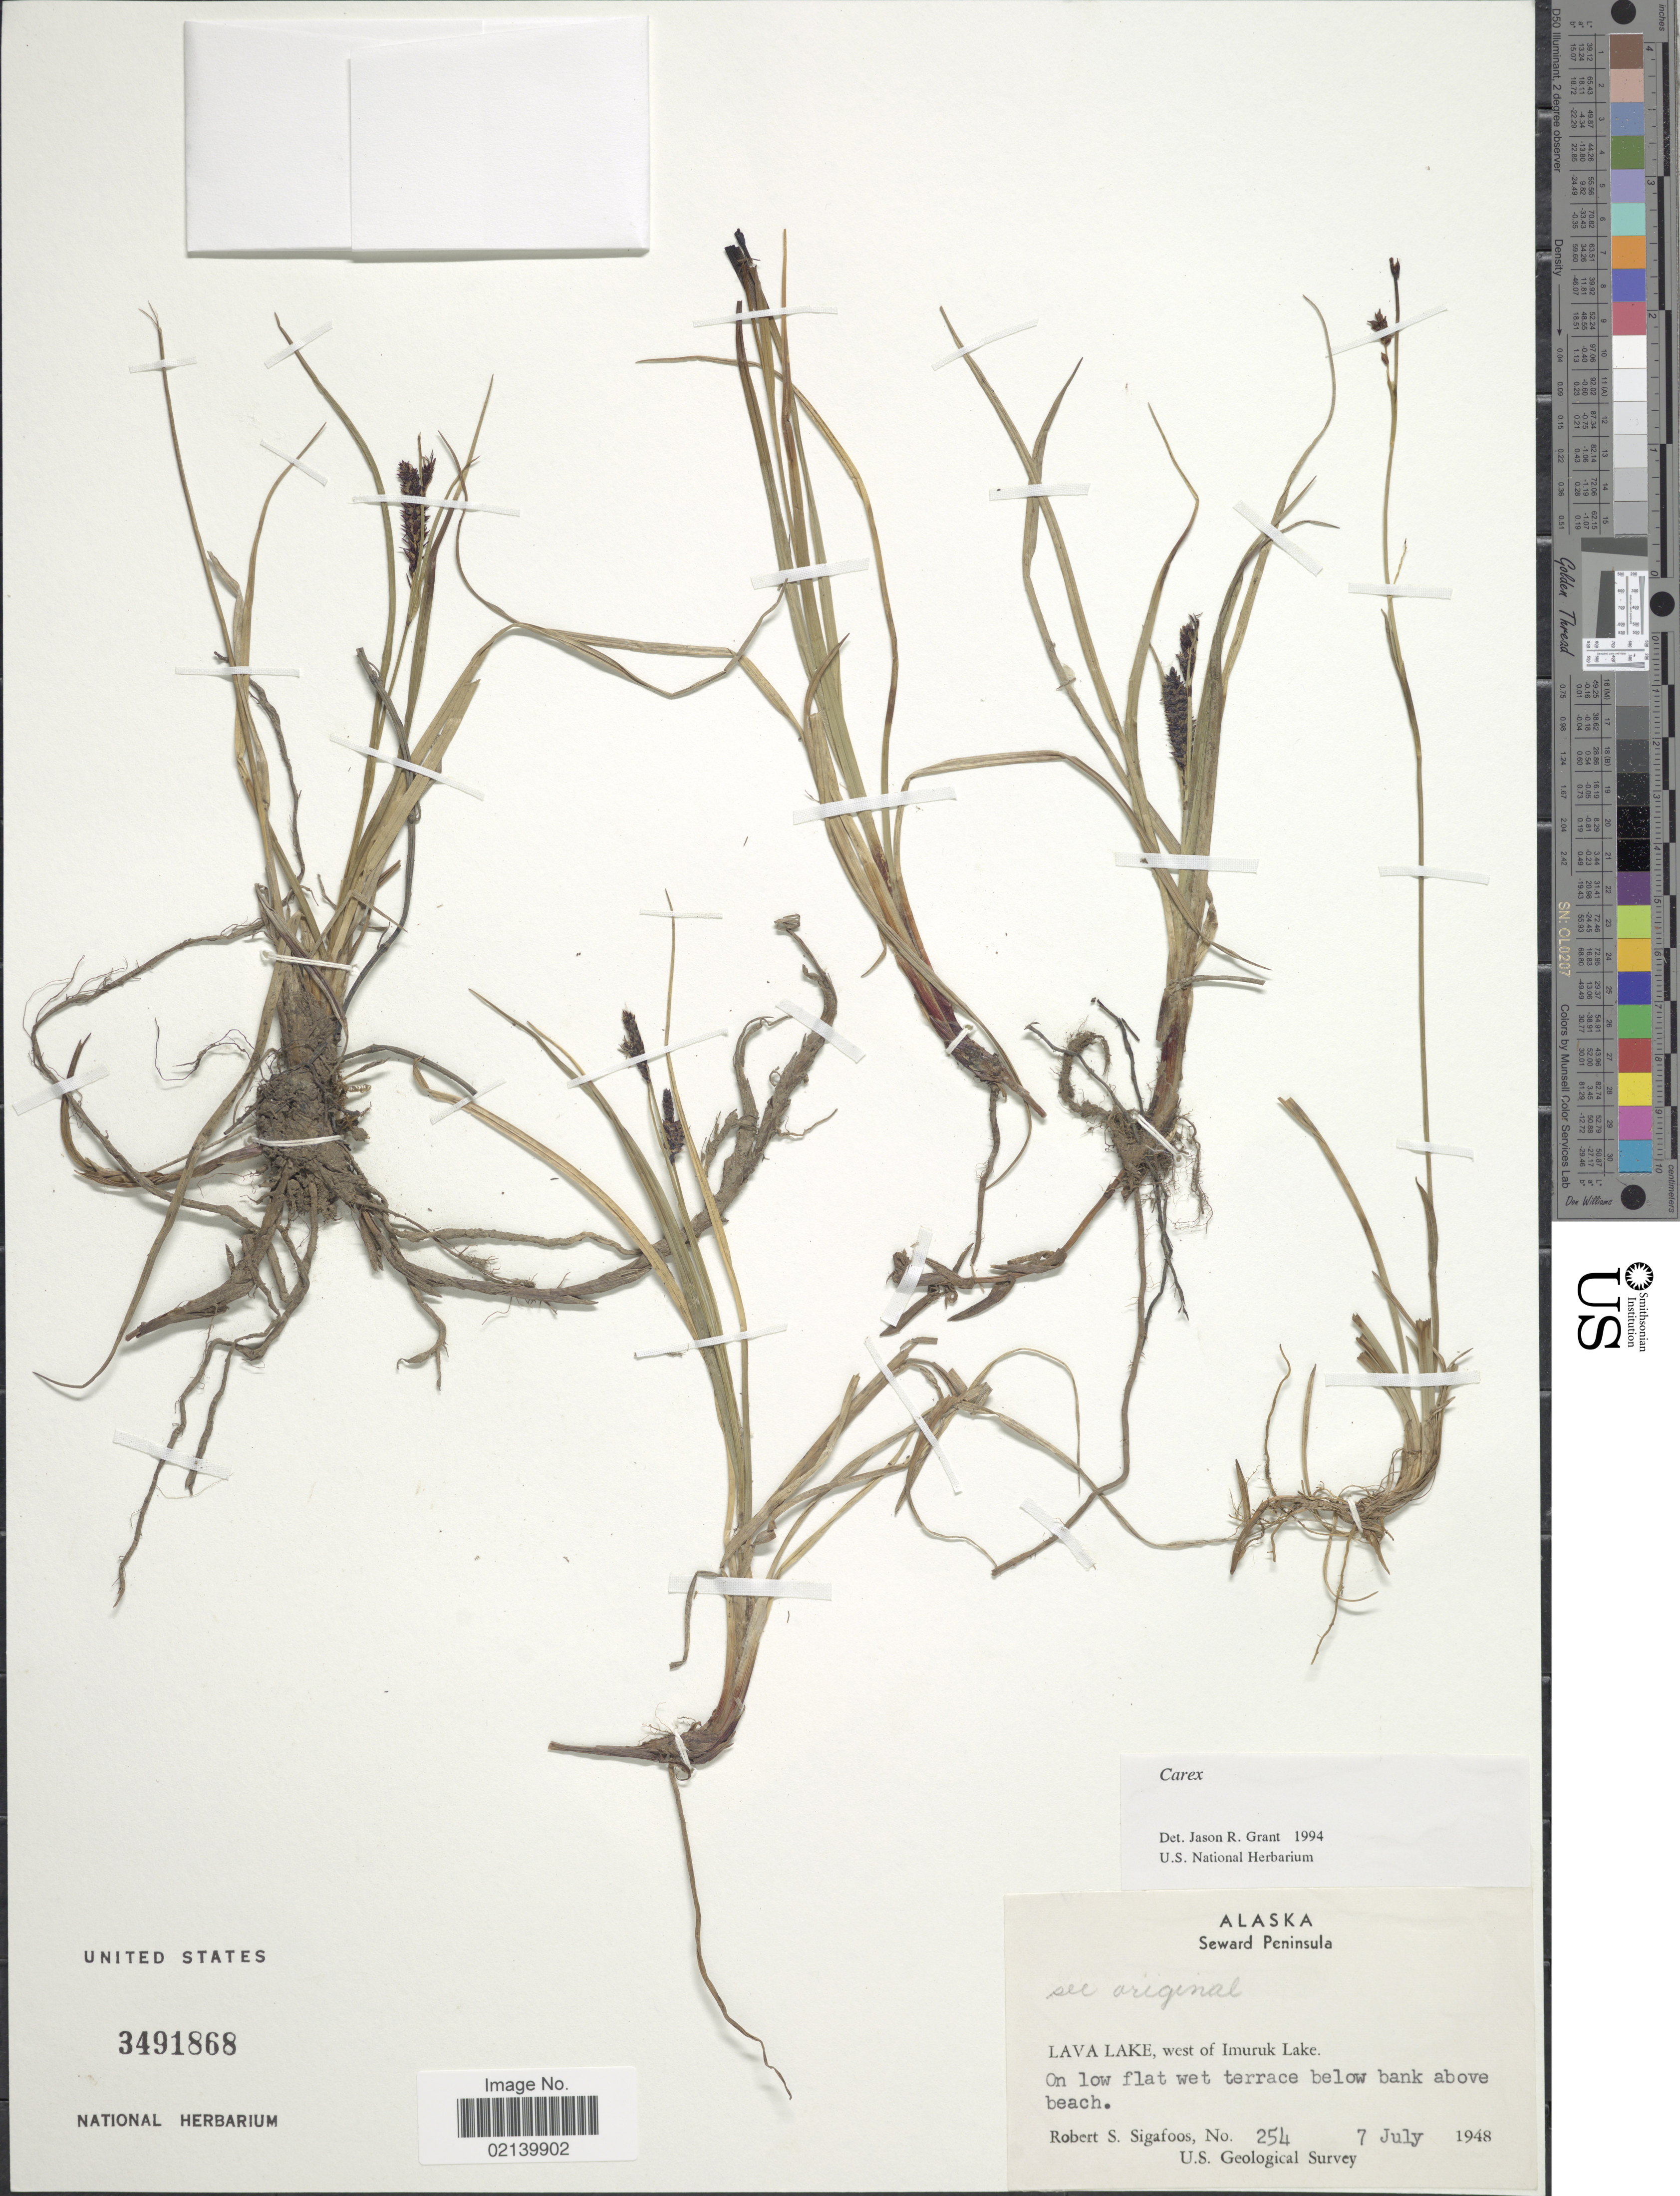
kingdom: Plantae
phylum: Tracheophyta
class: Liliopsida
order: Poales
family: Cyperaceae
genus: Carex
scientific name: Carex sp.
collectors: R. Sigafoos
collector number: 254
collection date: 1948-07-07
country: United States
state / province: Alaska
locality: Seward Peninisula, Lava Lake, west of Imuruk Lake. On low flat wet terrace below bank above beach.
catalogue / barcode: US 3491868